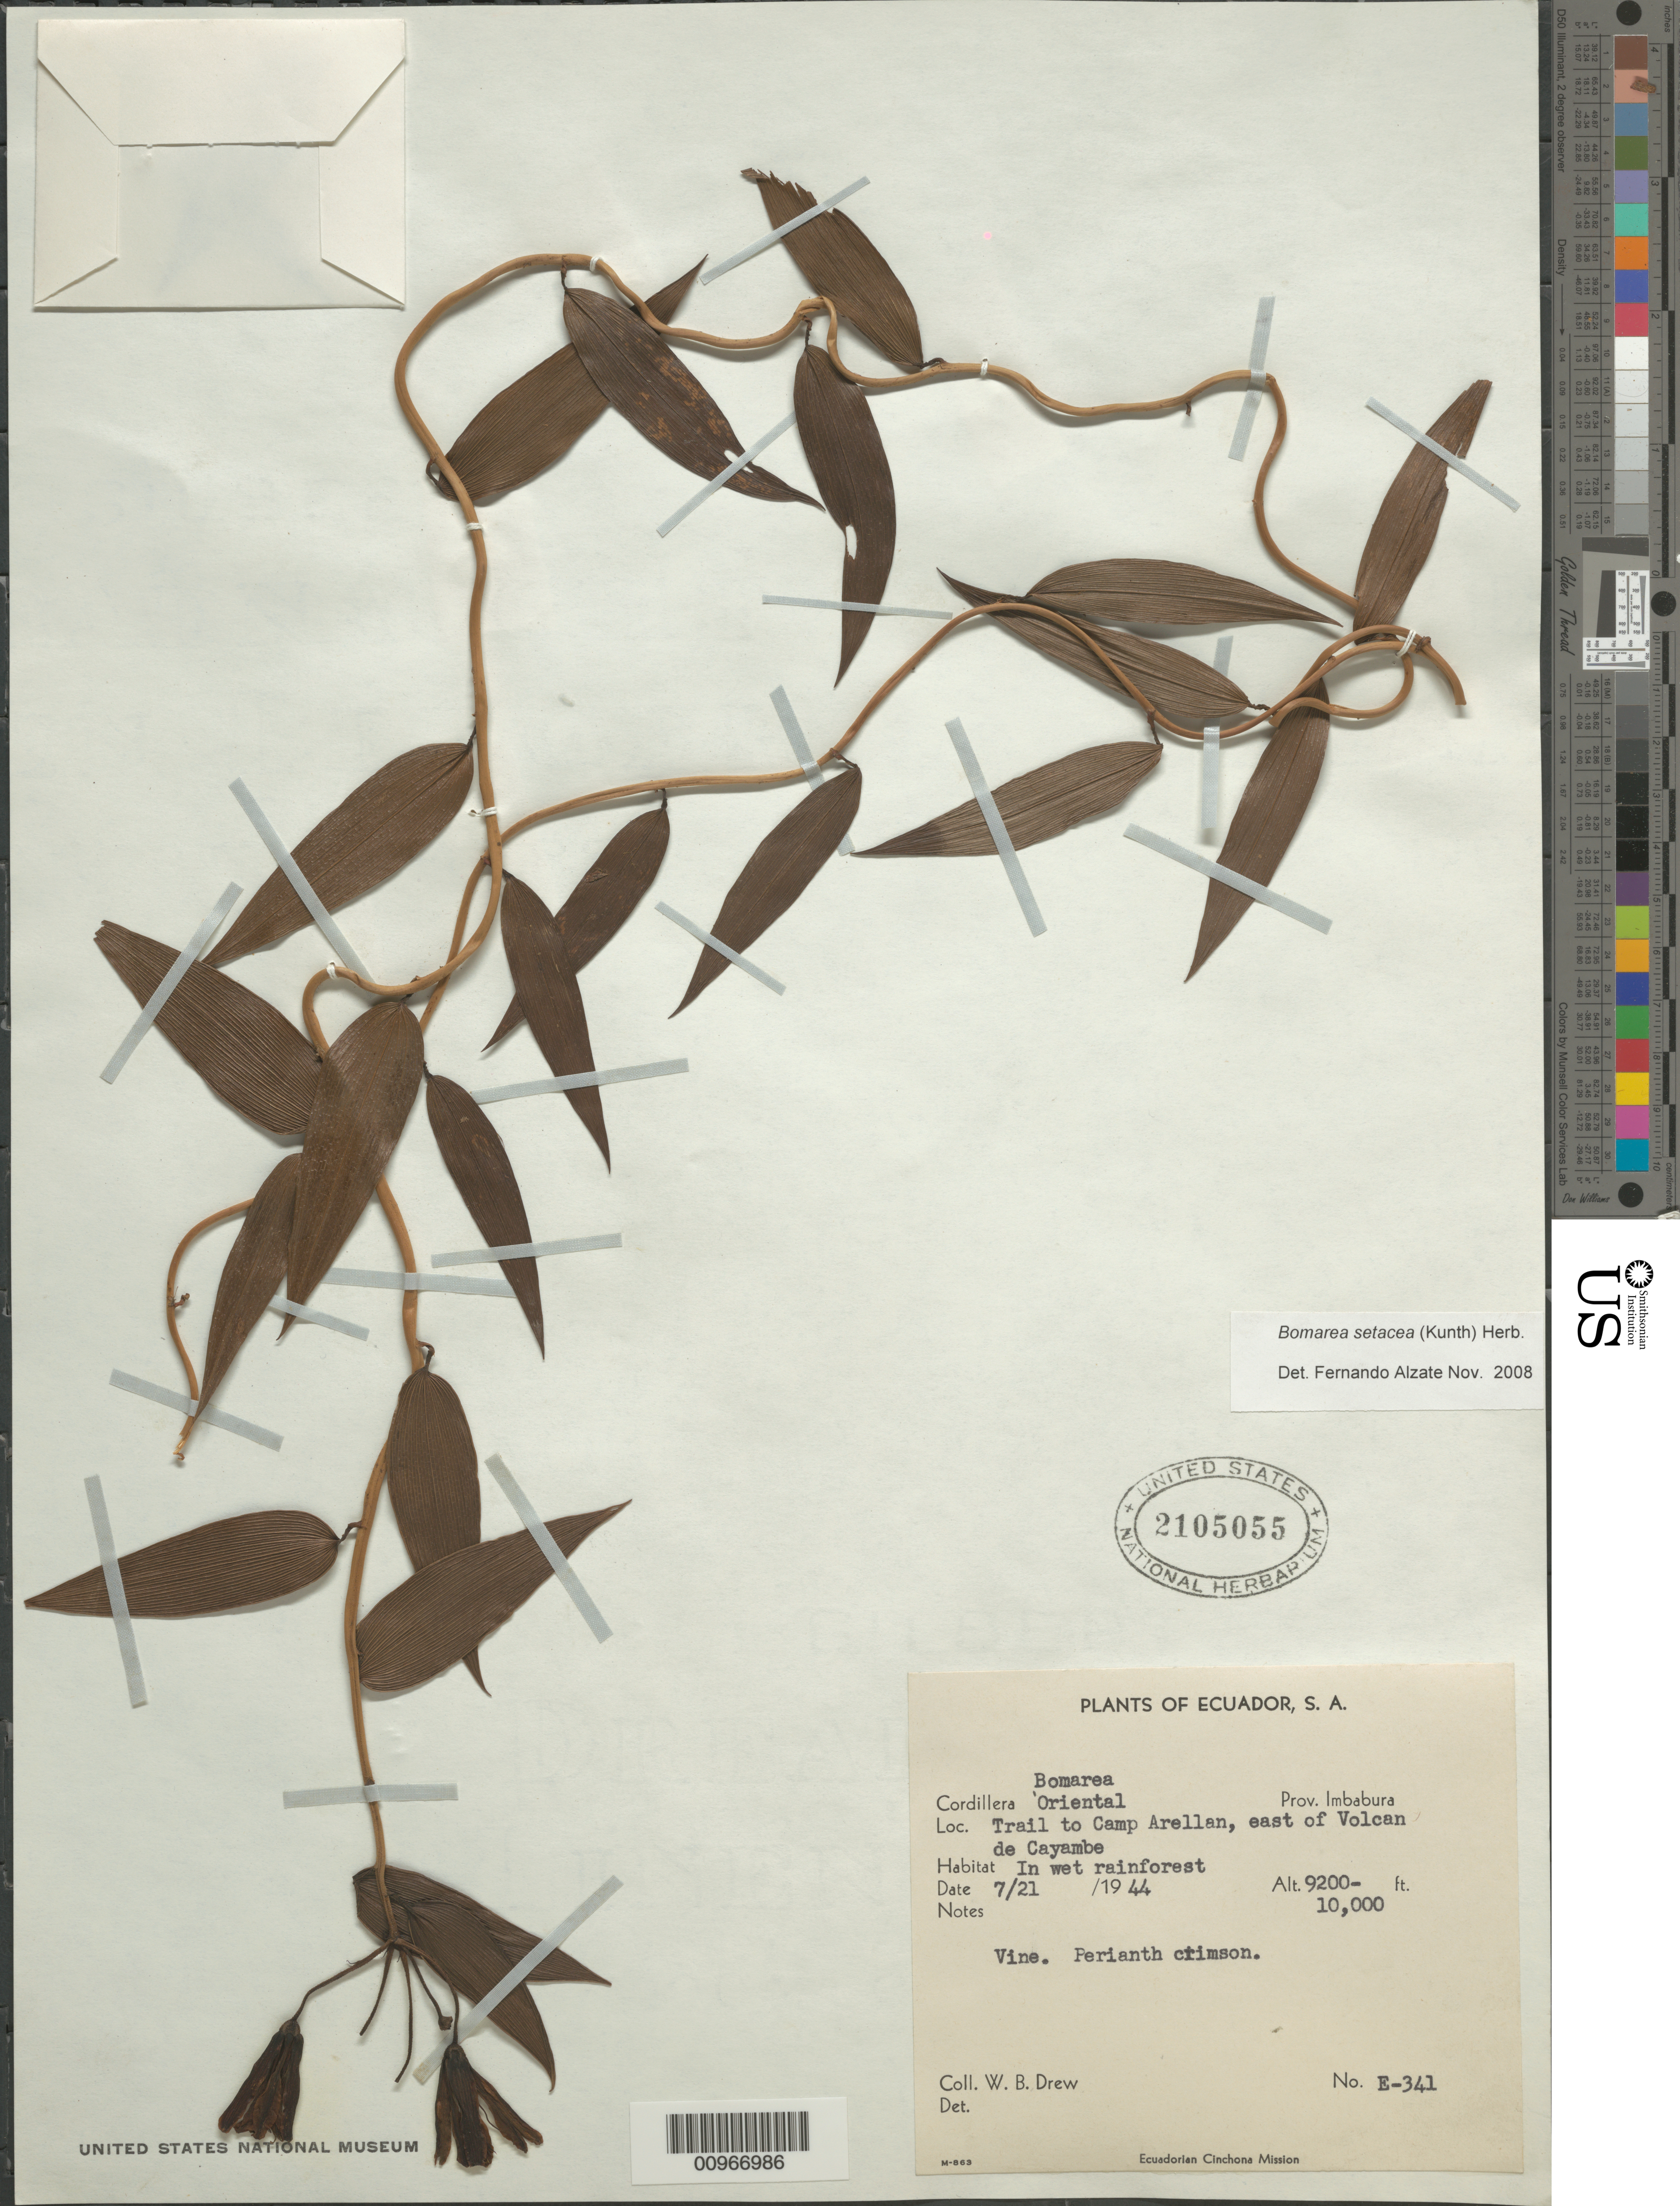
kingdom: Plantae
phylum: Tracheophyta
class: Liliopsida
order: Liliales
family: Alstroemeriaceae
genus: Bomarea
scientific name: Bomarea setacea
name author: (Ruiz & Pav.) Herb.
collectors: W. B. Drew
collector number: E 341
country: Ecuador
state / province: Imbabura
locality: Trail to Camp Arellan, E of Volcan de Cayambe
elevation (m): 2804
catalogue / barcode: US 2105055